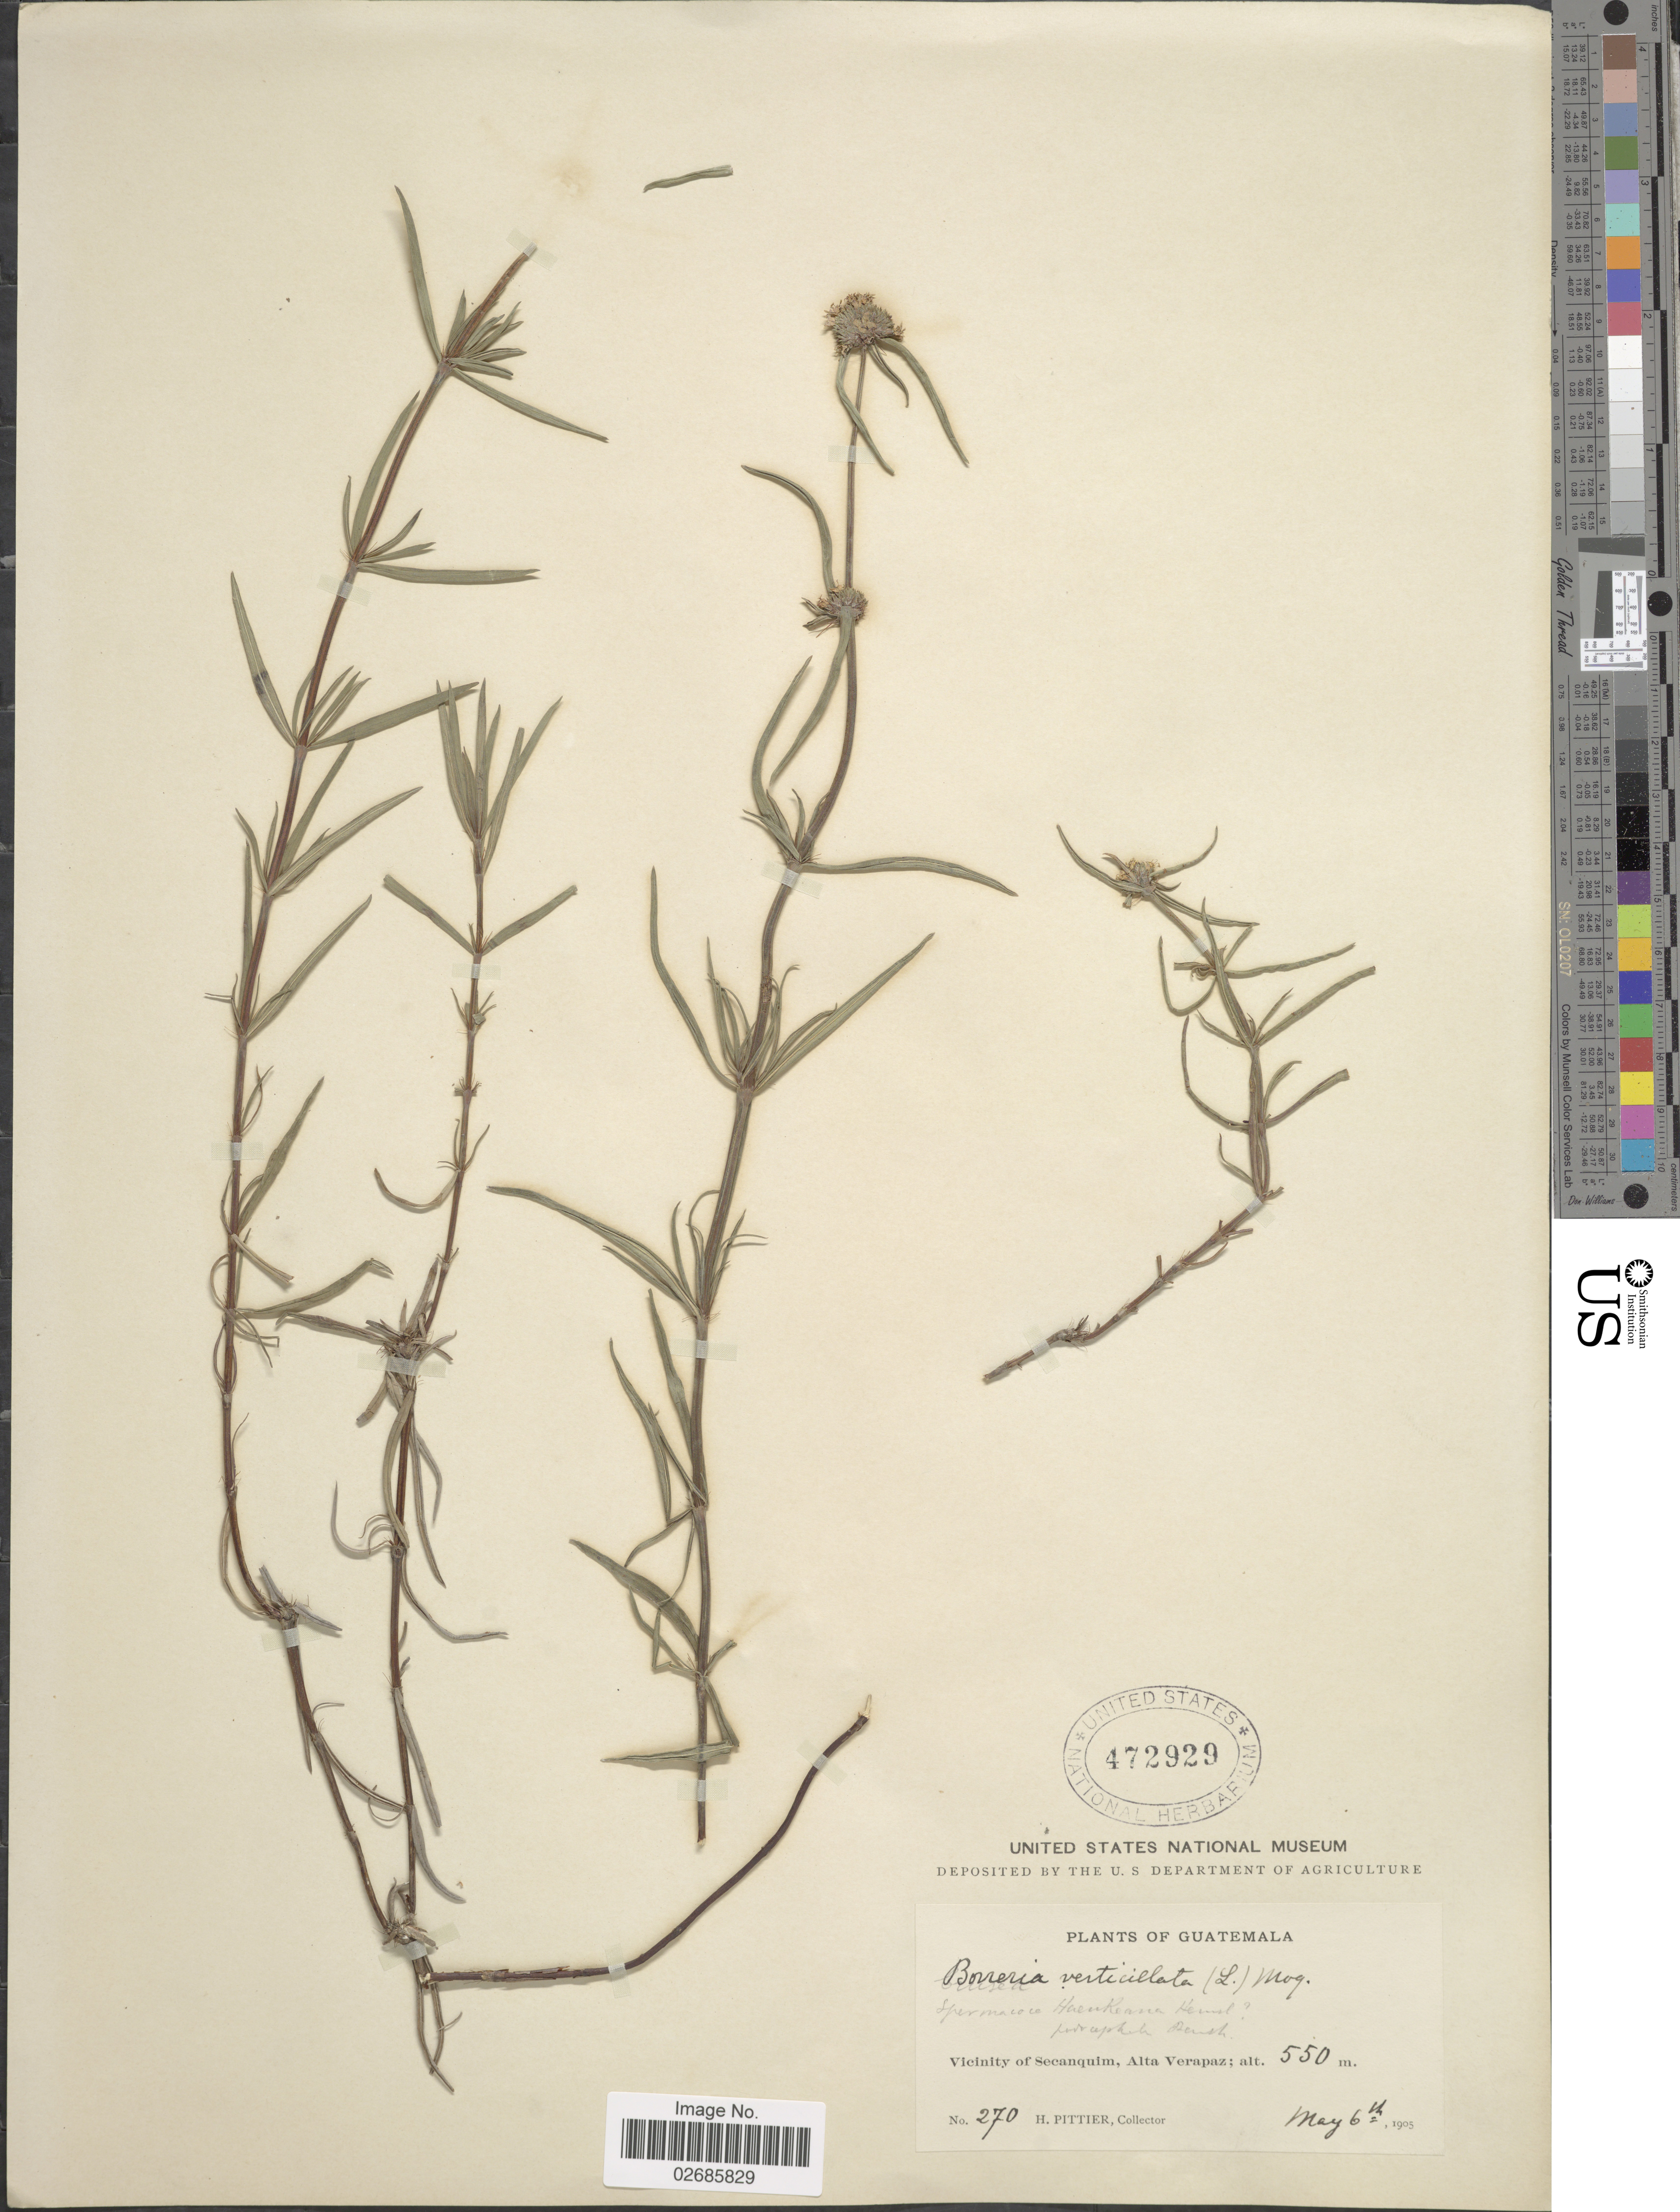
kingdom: Plantae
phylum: Tracheophyta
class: Magnoliopsida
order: Gentianales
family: Rubiaceae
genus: Borreria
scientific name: Borreria verticillata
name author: (L.) G. Mey.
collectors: H. F. Pittier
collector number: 270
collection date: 1905-05-06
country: Guatemala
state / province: Alta Verapaz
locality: Vicinity of Secanquim.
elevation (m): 550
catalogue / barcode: US 472929